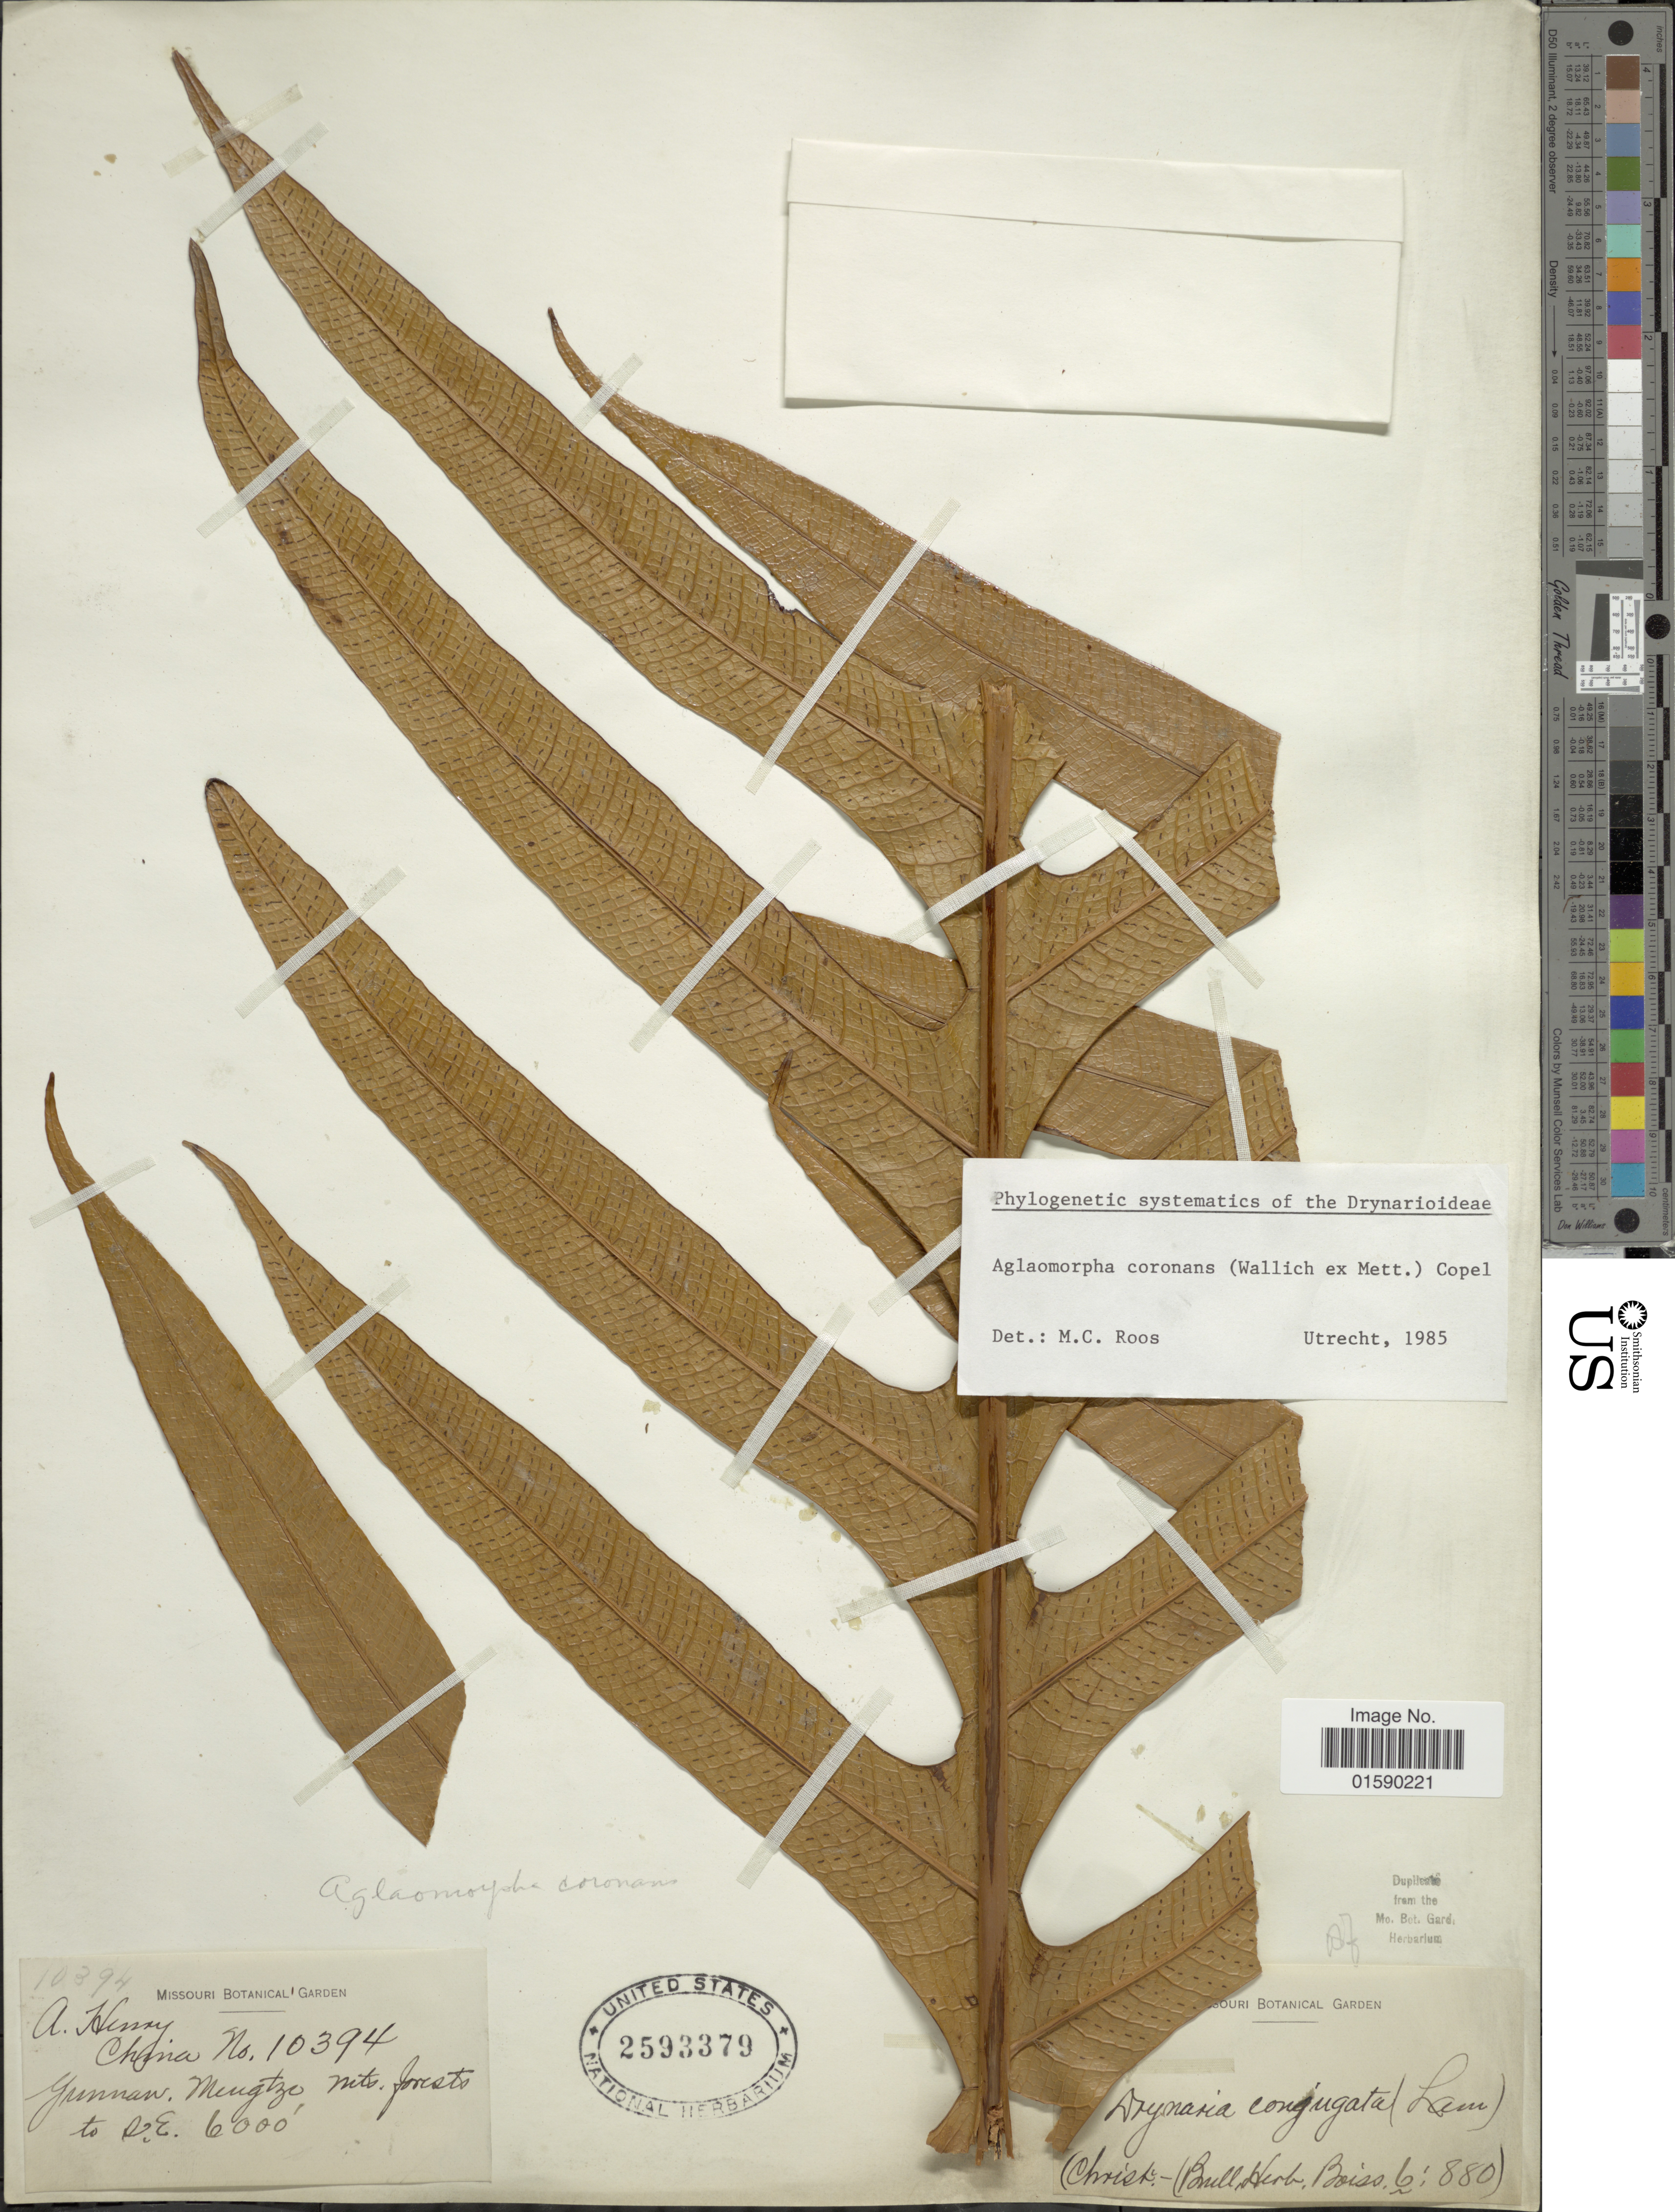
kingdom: Plantae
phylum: Tracheophyta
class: Polypodiopsida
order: Polypodiales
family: Polypodiaceae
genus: Aglaomorpha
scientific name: Aglaomorpha coronans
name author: (Wall. ex Mett.) Copel.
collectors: A. Henry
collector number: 10394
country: China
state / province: Yunnan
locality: Mengtze. Mts. forests to S. E.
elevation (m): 1829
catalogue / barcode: US 2593379